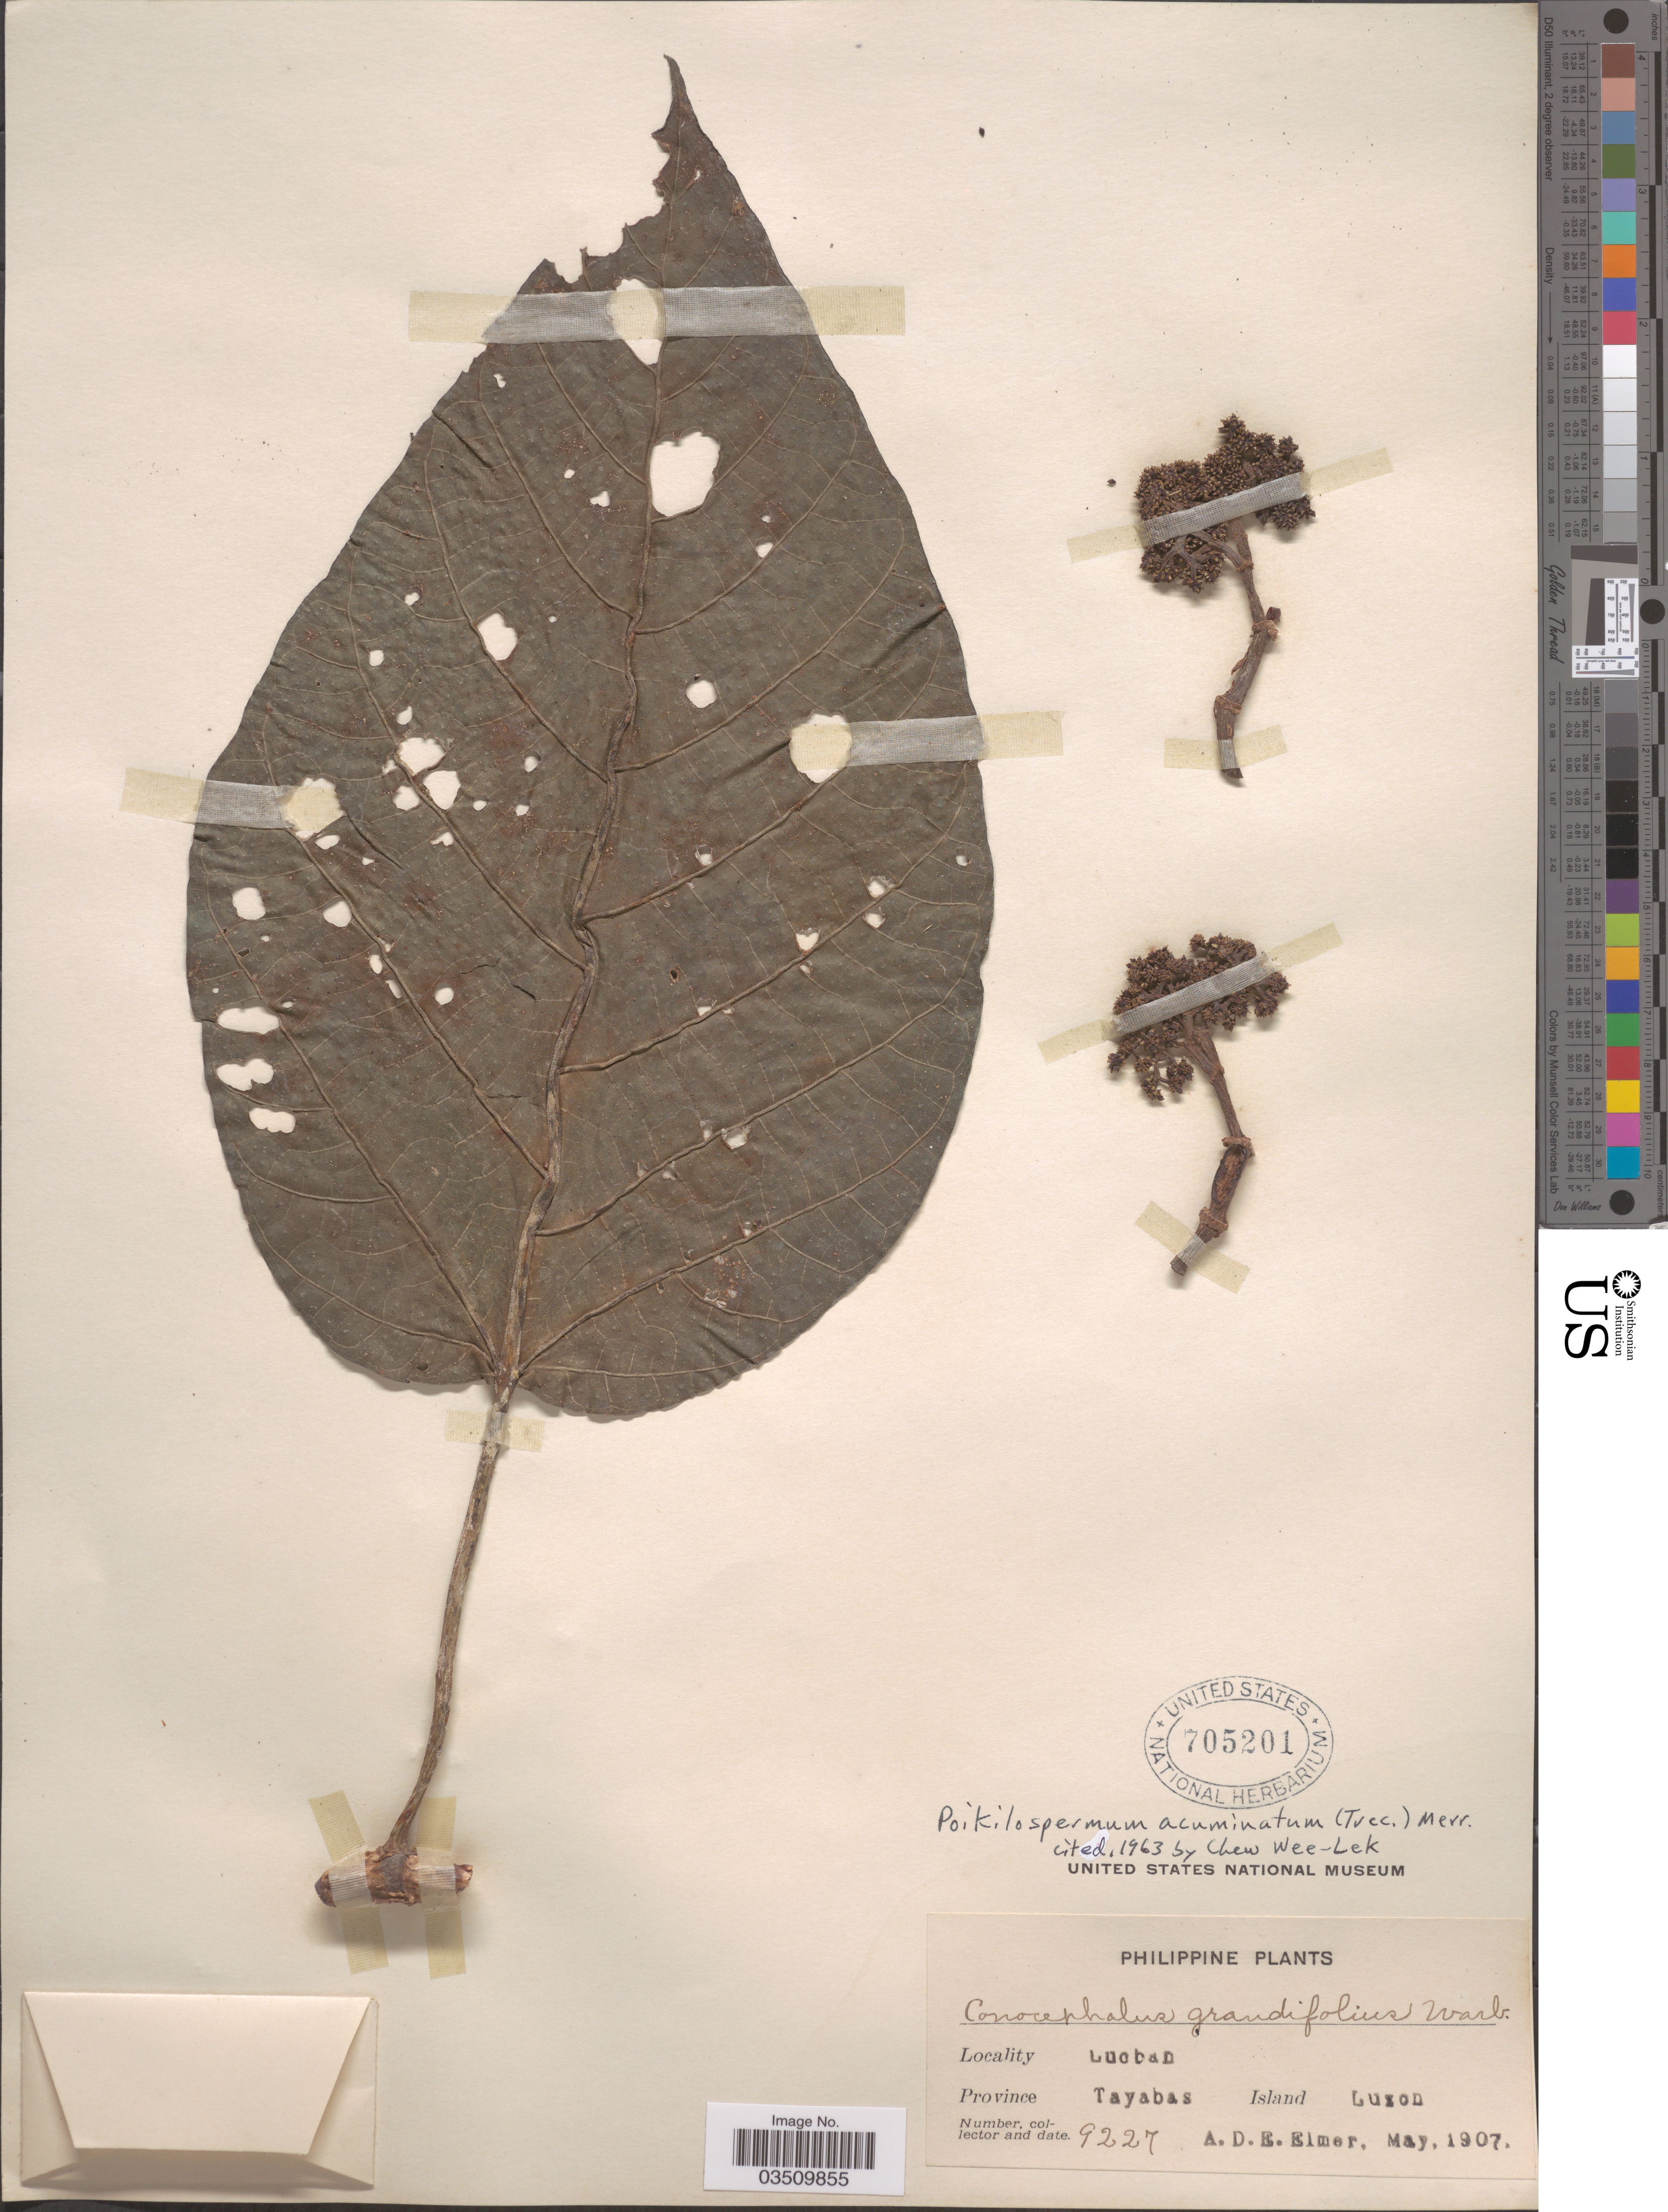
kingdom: Plantae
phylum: Tracheophyta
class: Magnoliopsida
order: Rosales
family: Urticaceae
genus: Poikilospermum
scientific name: Poikilospermum acuminatum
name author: (Trécul) Merr.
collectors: A. D. E. Elmer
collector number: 9227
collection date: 1907-05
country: Philippines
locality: Lucban. Province Tayabas. Island Luzon.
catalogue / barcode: US 705201